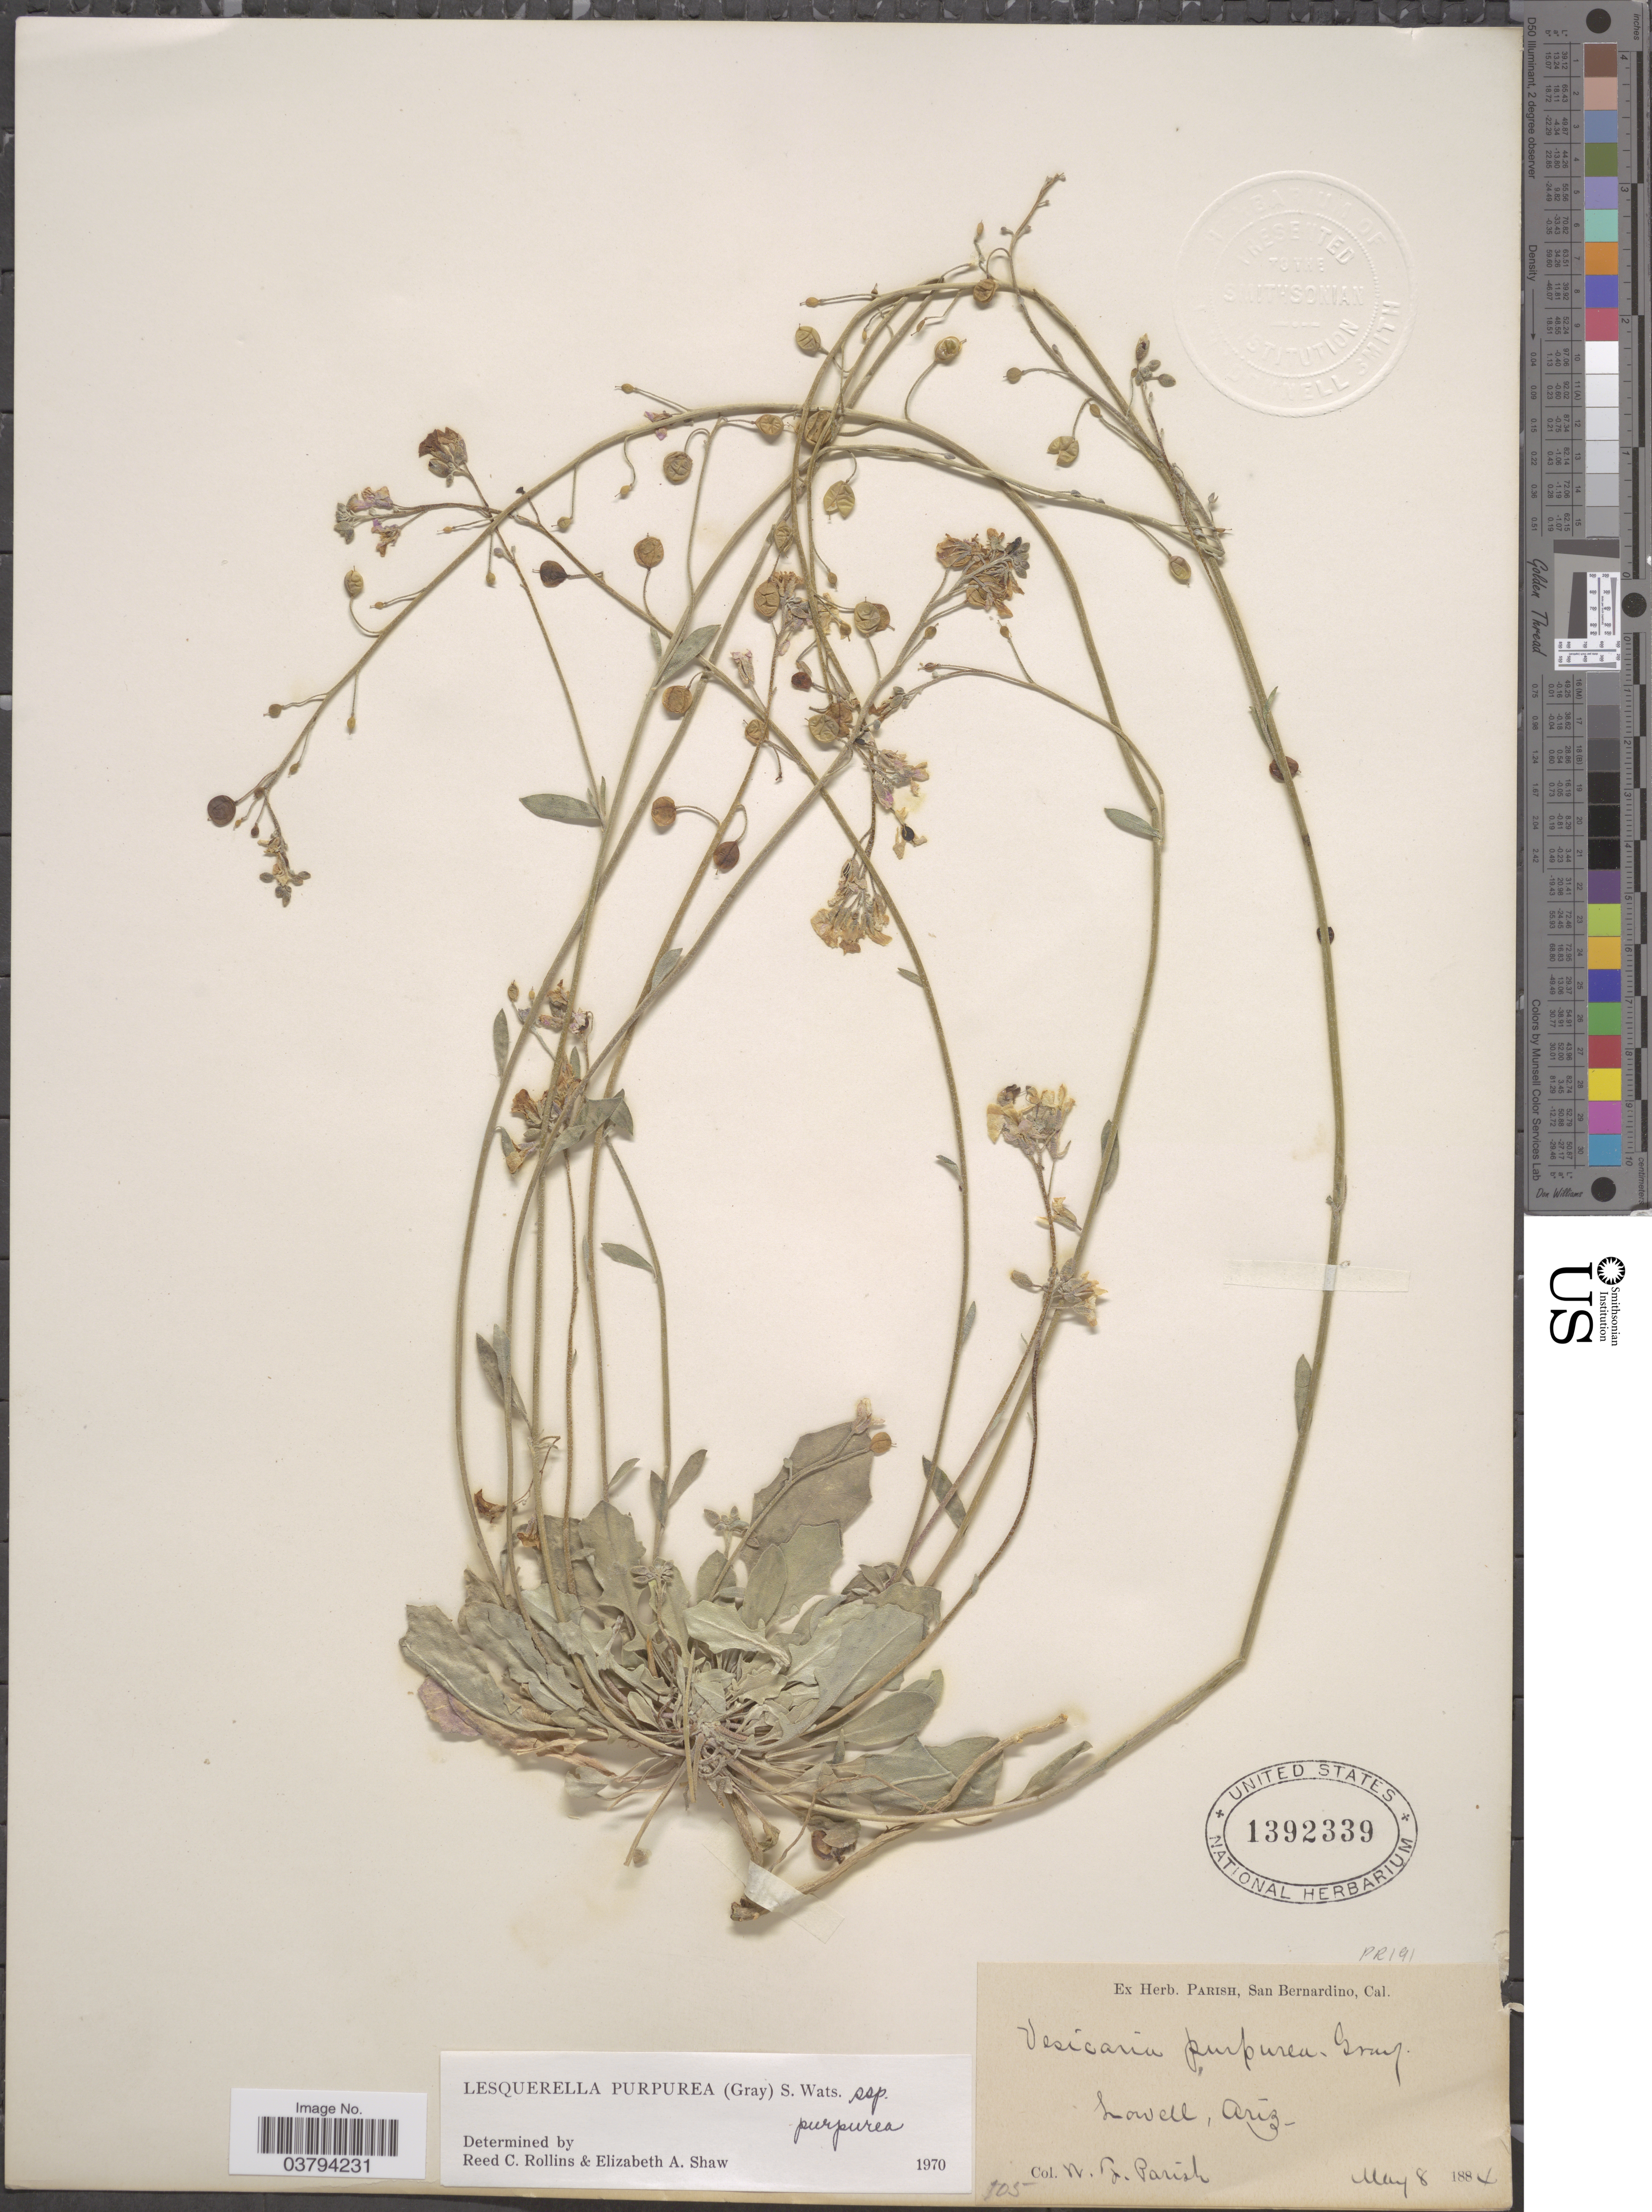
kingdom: Plantae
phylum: Tracheophyta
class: Magnoliopsida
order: Brassicales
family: Brassicaceae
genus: Lesquerella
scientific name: Lesquerella purpurea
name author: (A. Gray) S. Watson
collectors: W. F. Parish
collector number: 105*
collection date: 1884-05-08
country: United States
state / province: Arizona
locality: Lowell.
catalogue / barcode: US 1392339